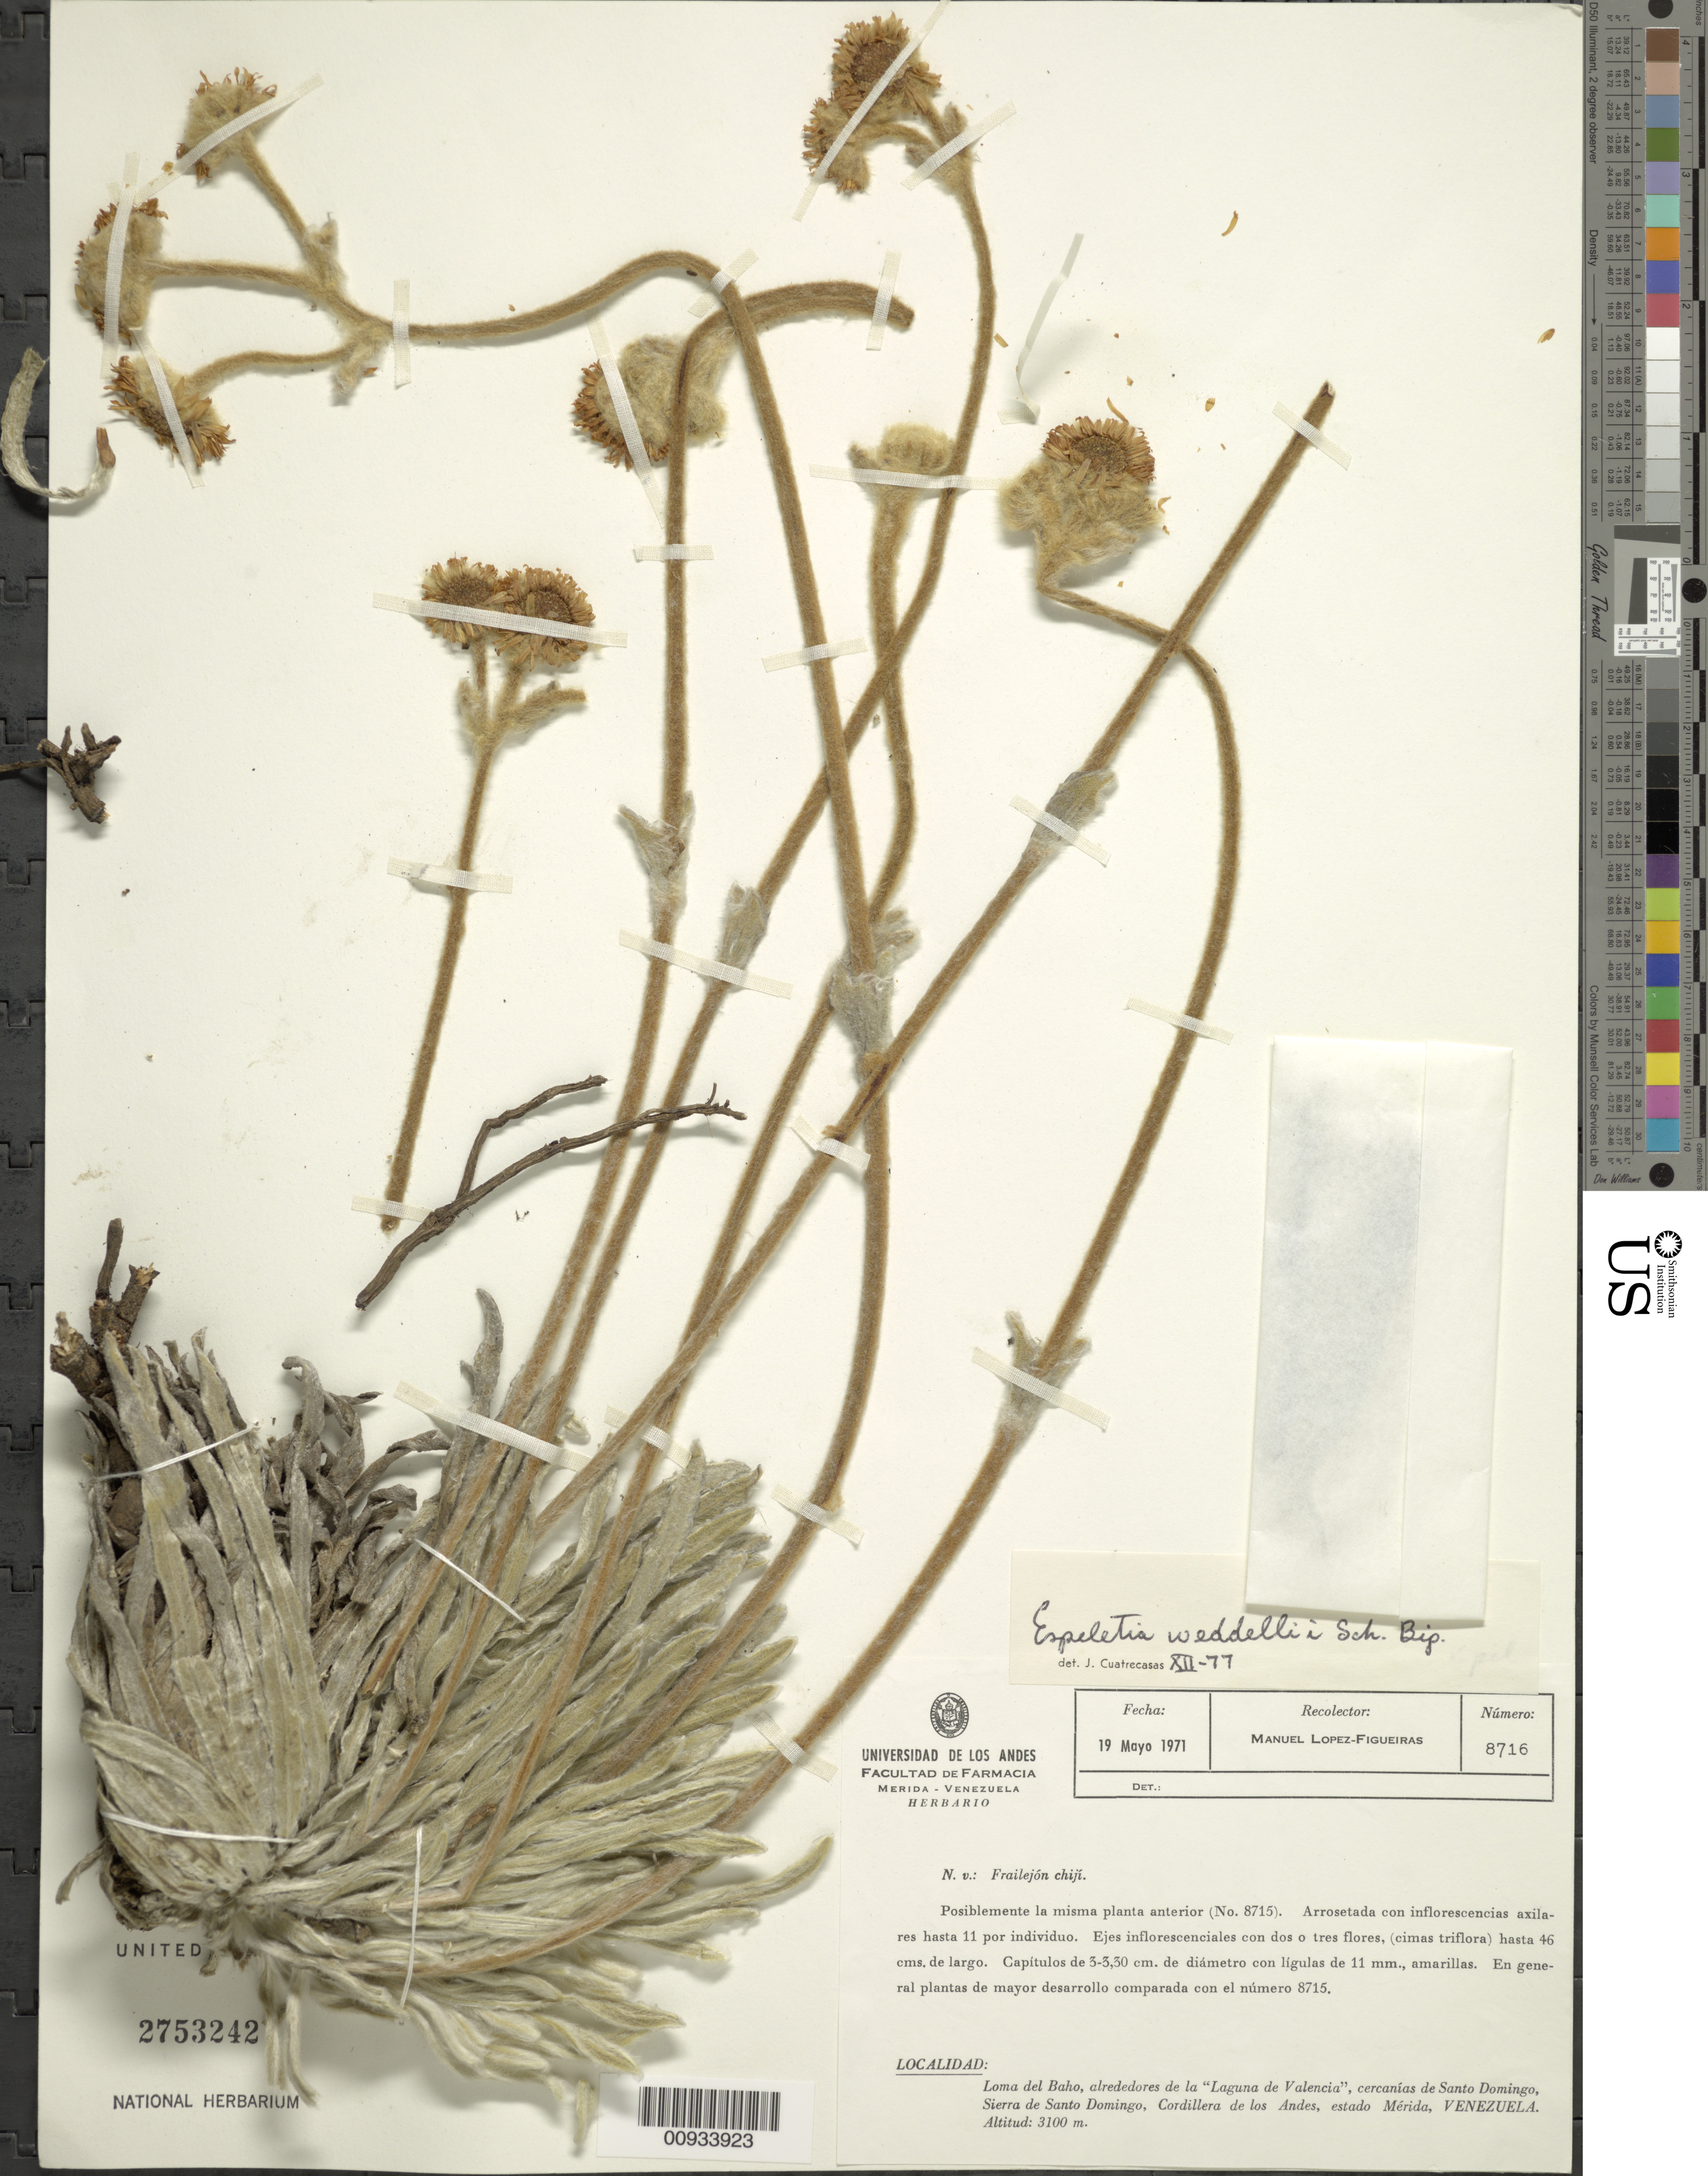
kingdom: Plantae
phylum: Tracheophyta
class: Magnoliopsida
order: Asterales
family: Asteraceae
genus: Espeletia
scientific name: Espeletia weddellii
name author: Sch. Bip. ex Wedd.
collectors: M. López Figueiras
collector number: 8716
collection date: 1971-05-19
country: Venezuela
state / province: Mérida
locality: Loma del Baho, alrededores de la "Laguna de Valencia", cercanias de Santo Domingo, Sierra de Santo Domingo, Cordillera de los Andes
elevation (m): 3100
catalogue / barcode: US 2753242